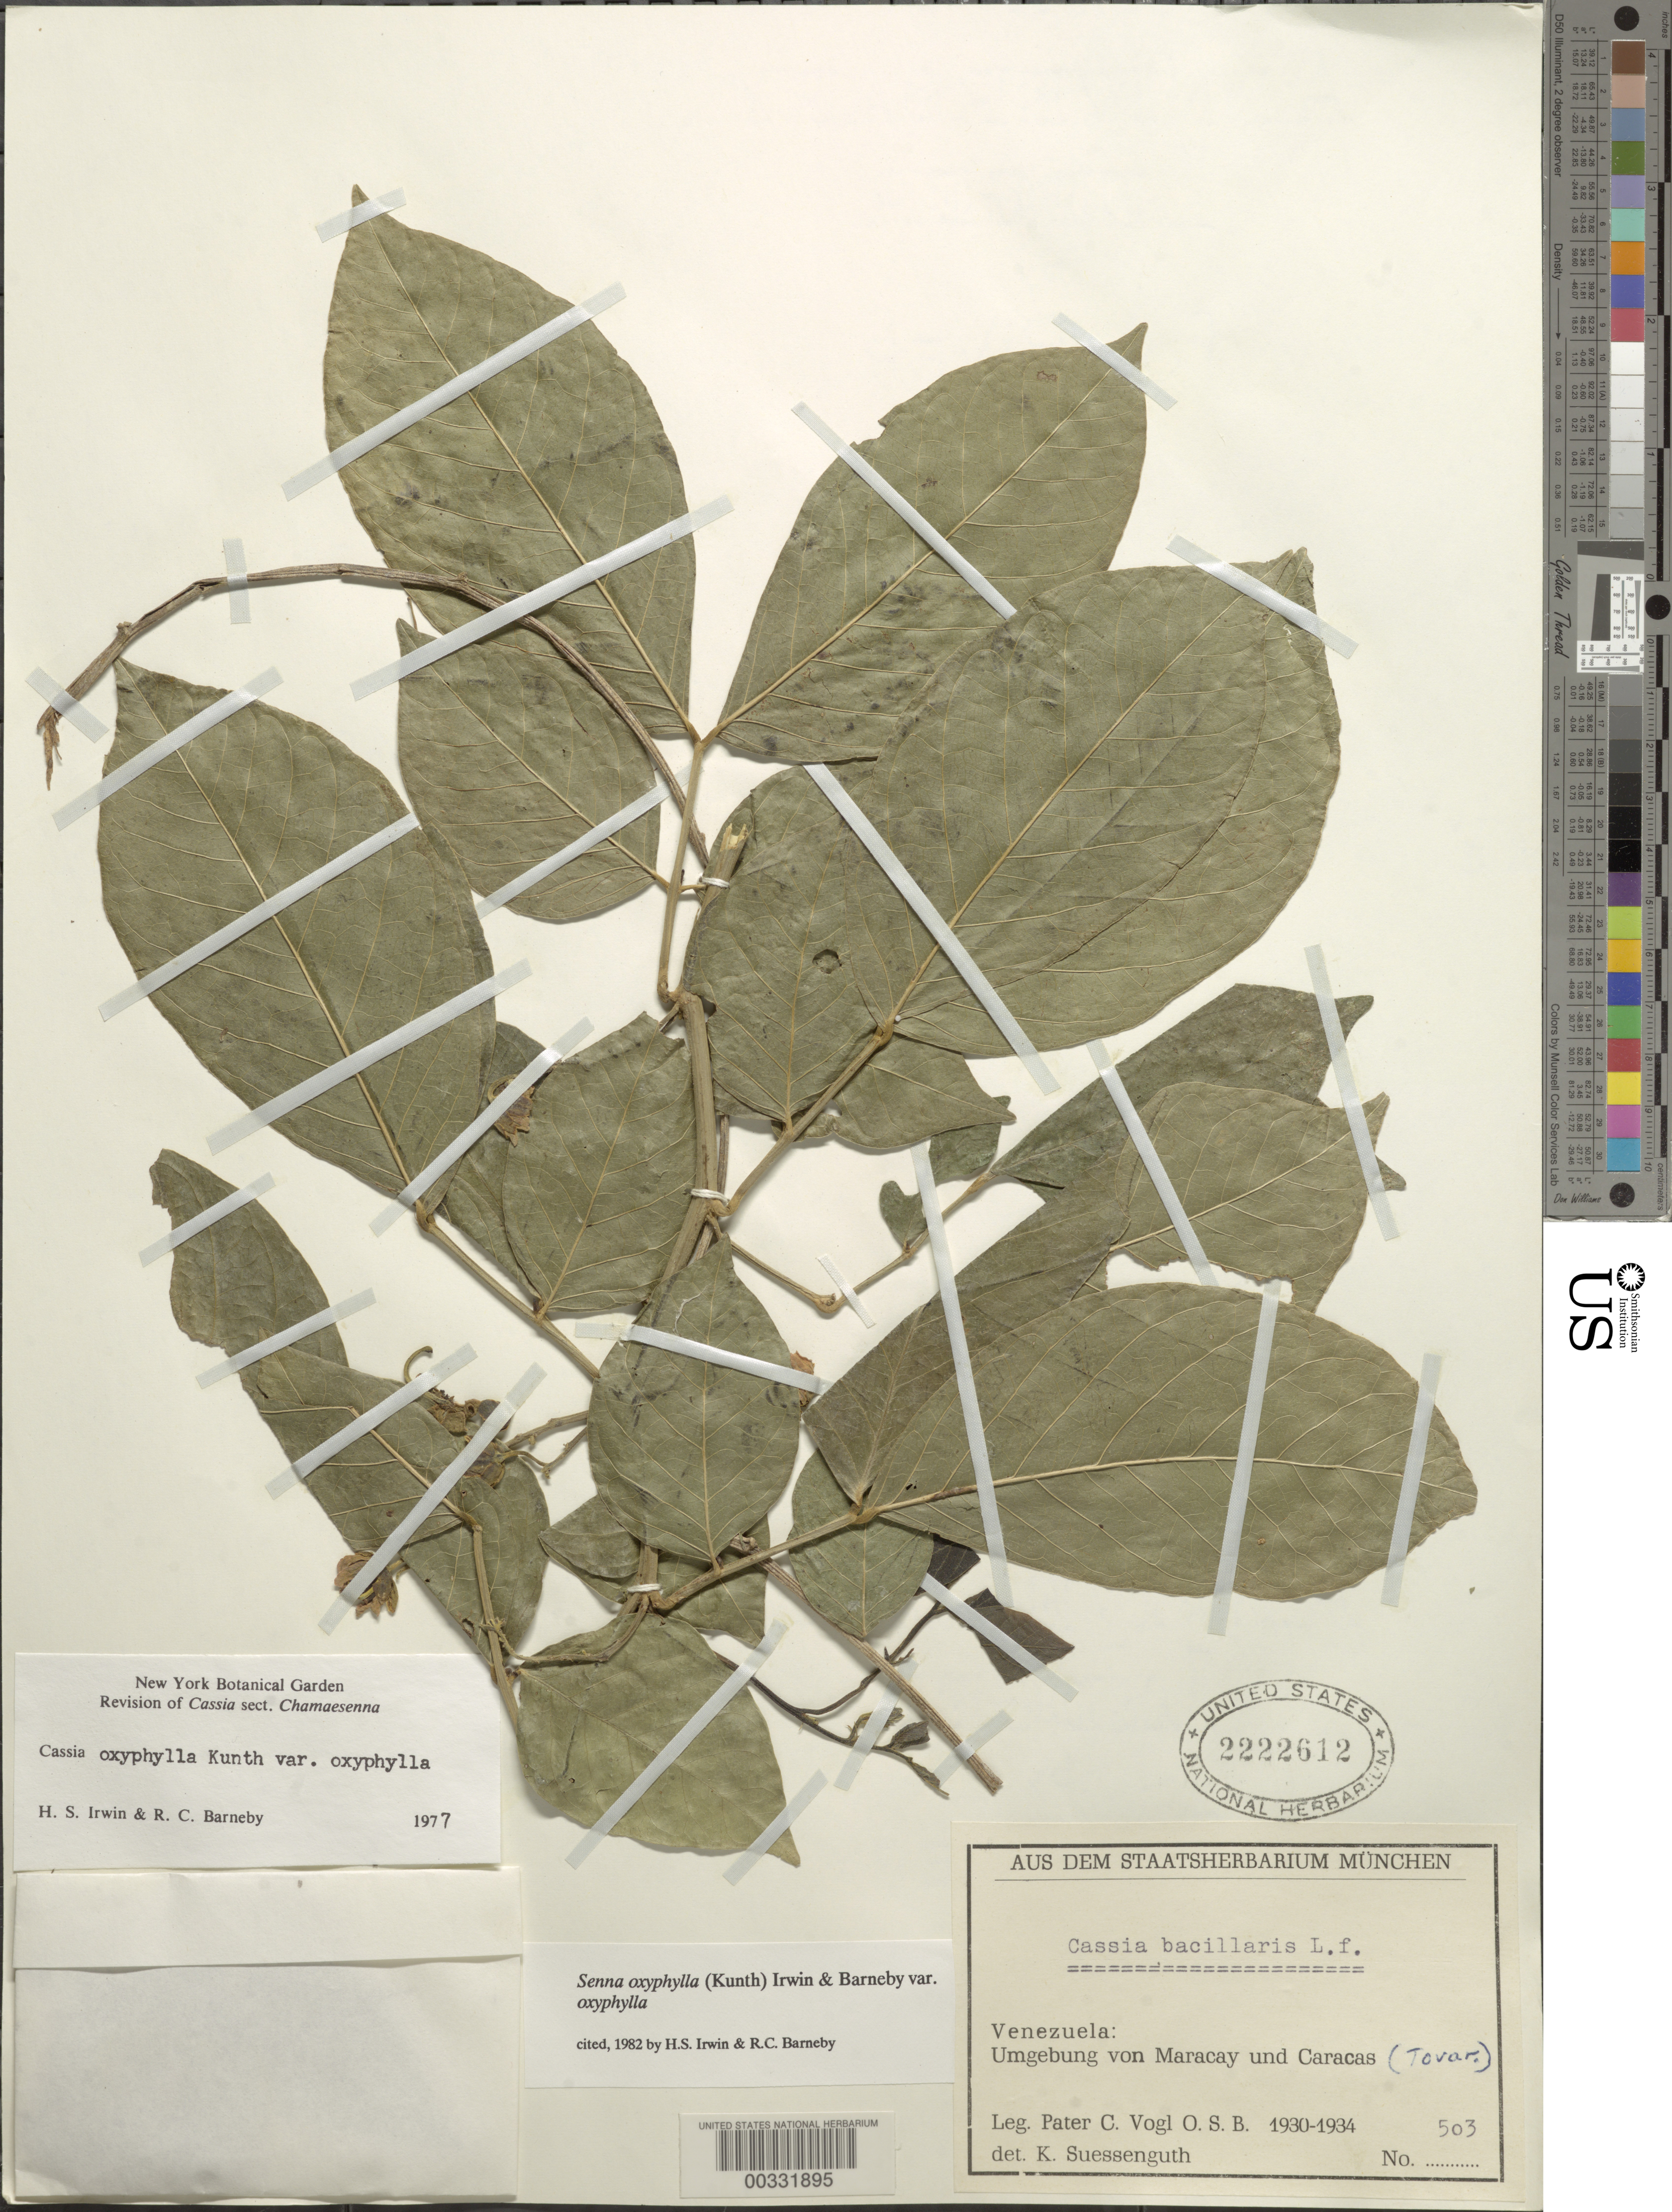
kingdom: Plantae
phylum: Tracheophyta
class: Magnoliopsida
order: Fabales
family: Fabaceae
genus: Senna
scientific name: Senna oxyphylla var. oxyphylla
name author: (Kunth) H.S. Irwin & Barneby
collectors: C. Vogl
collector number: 503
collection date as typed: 1930 to -- -- 1934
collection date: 1930/1934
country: Venezuela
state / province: Aragua / Distrito Federal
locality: Maracay and Caracas and vicinity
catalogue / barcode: US 2222612